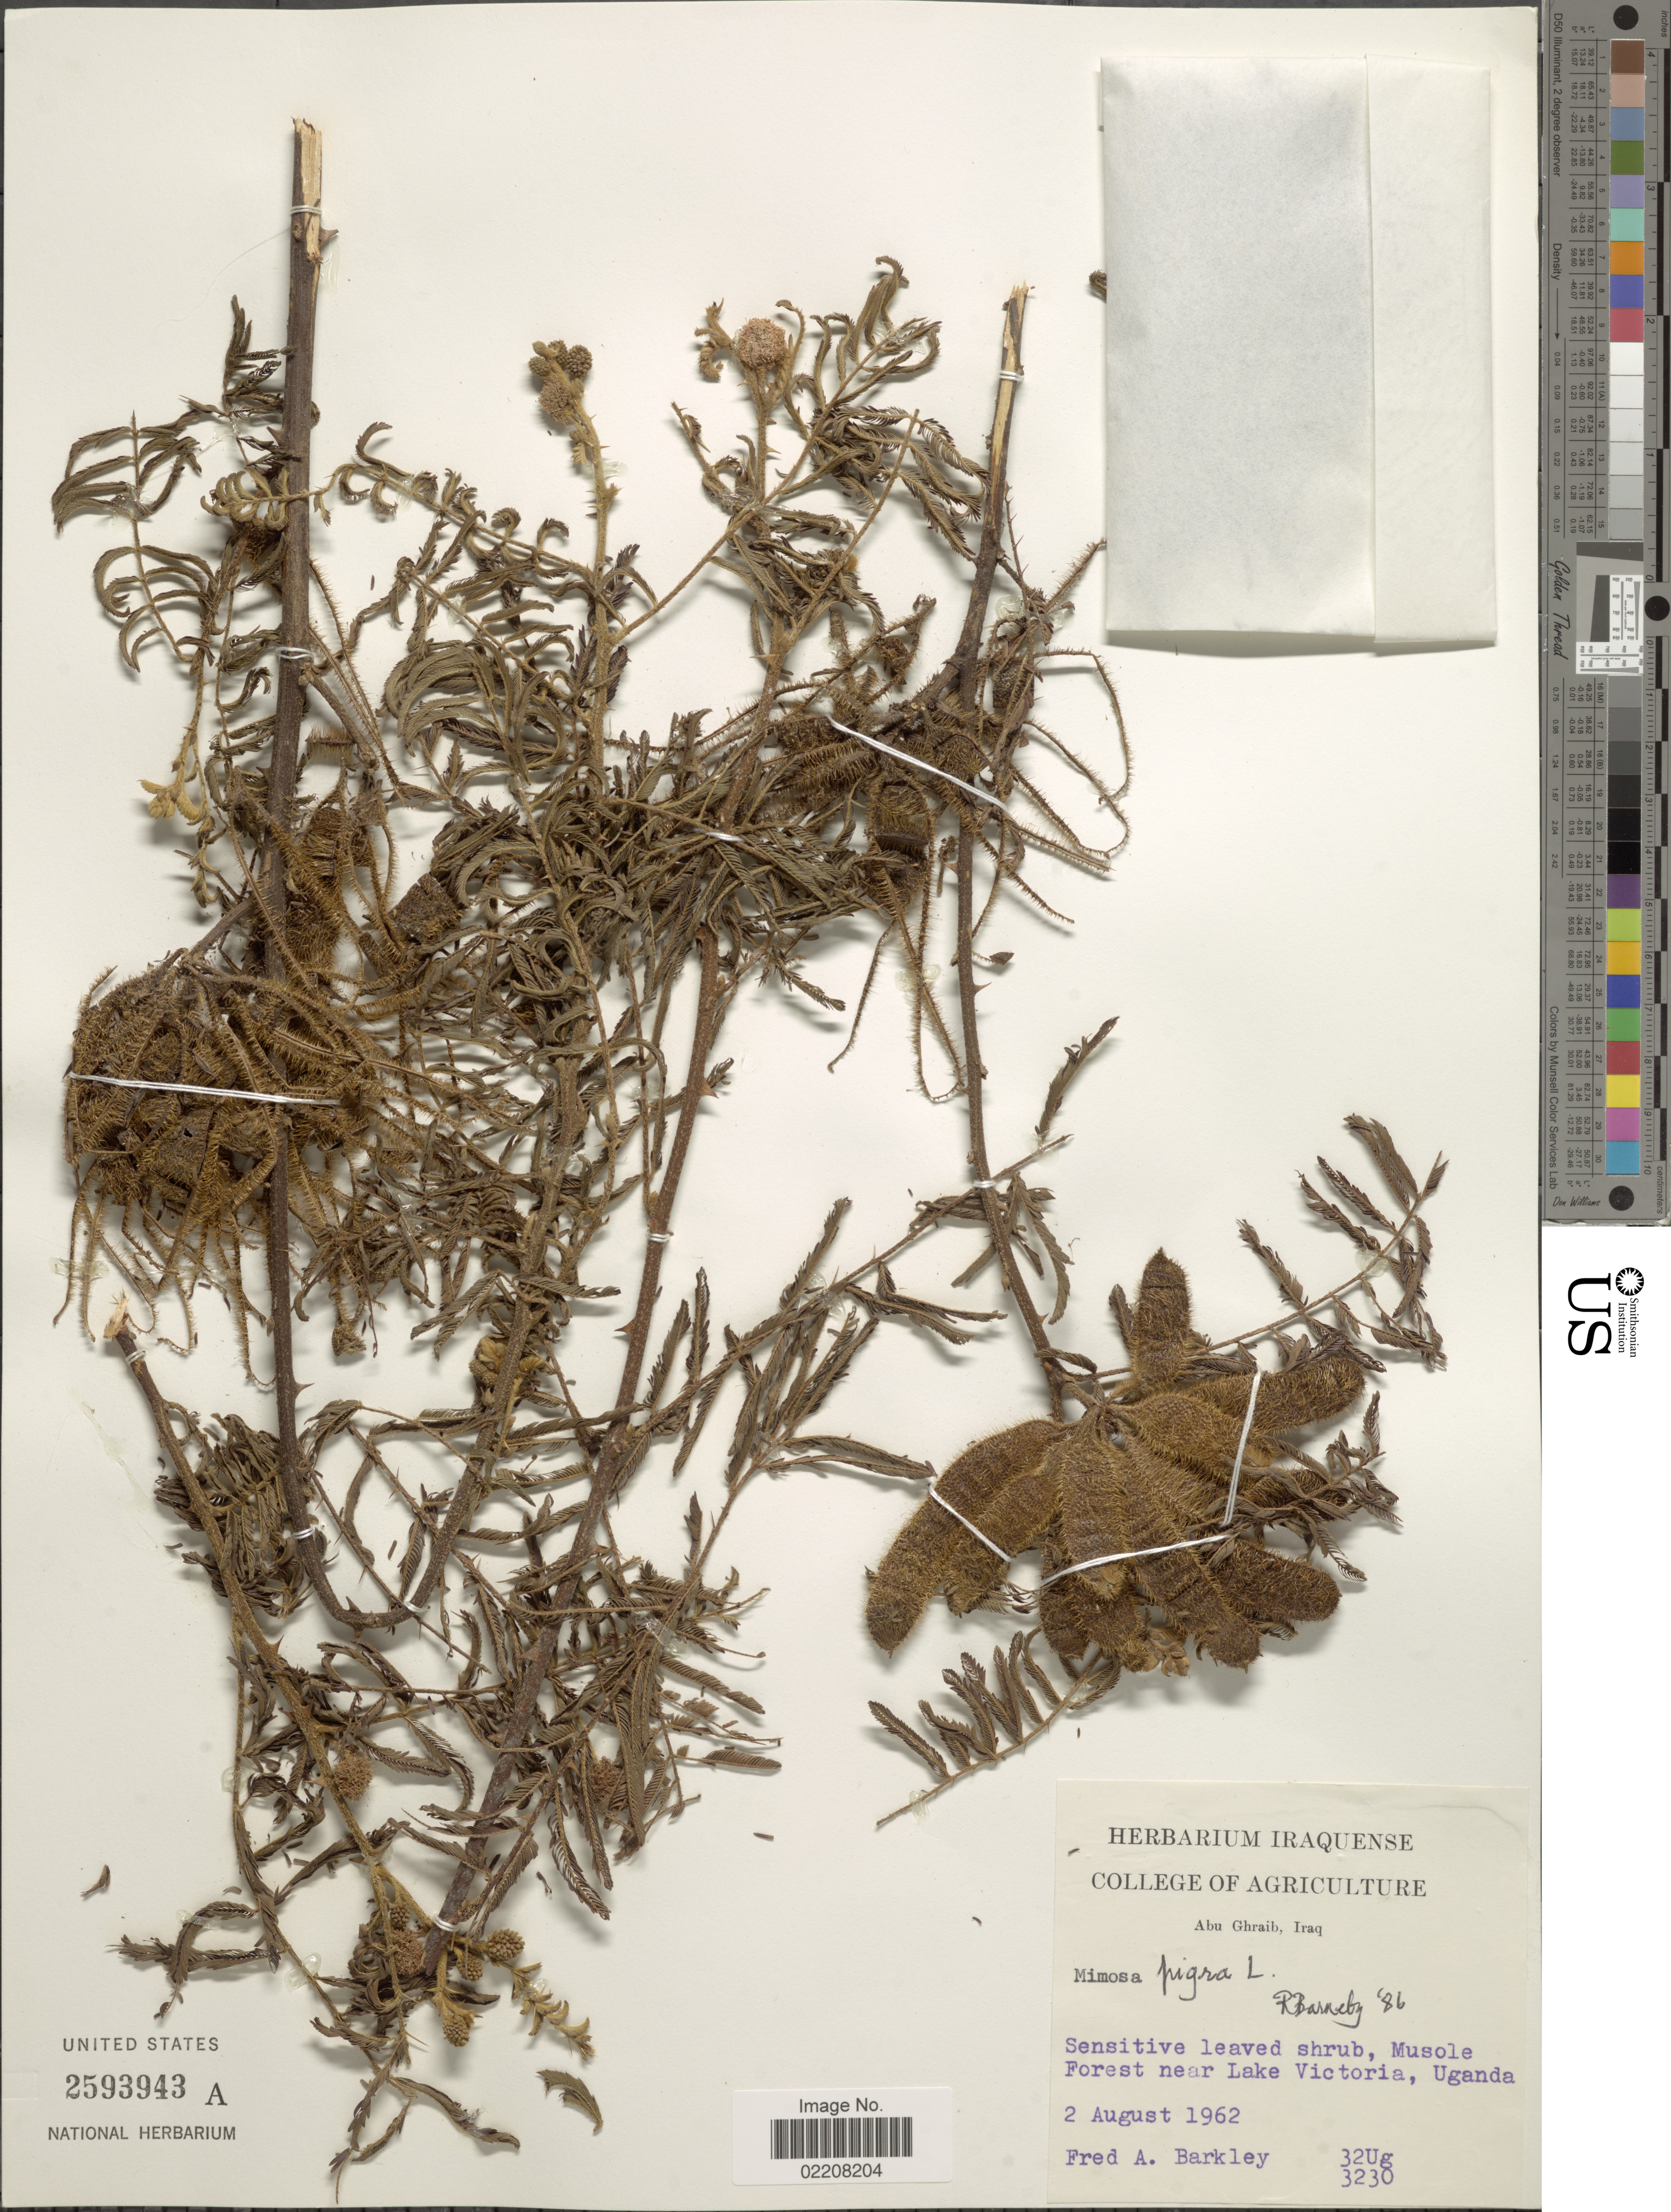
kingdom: Plantae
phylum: Tracheophyta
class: Magnoliopsida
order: Fabales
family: Fabaceae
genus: Mimosa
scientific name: Mimosa pigra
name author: L.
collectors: F. A. Barkley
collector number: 32Ug3230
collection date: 1962-08-02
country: Uganda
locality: Musole Forest near Lake Victoria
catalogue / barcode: US 2593943A